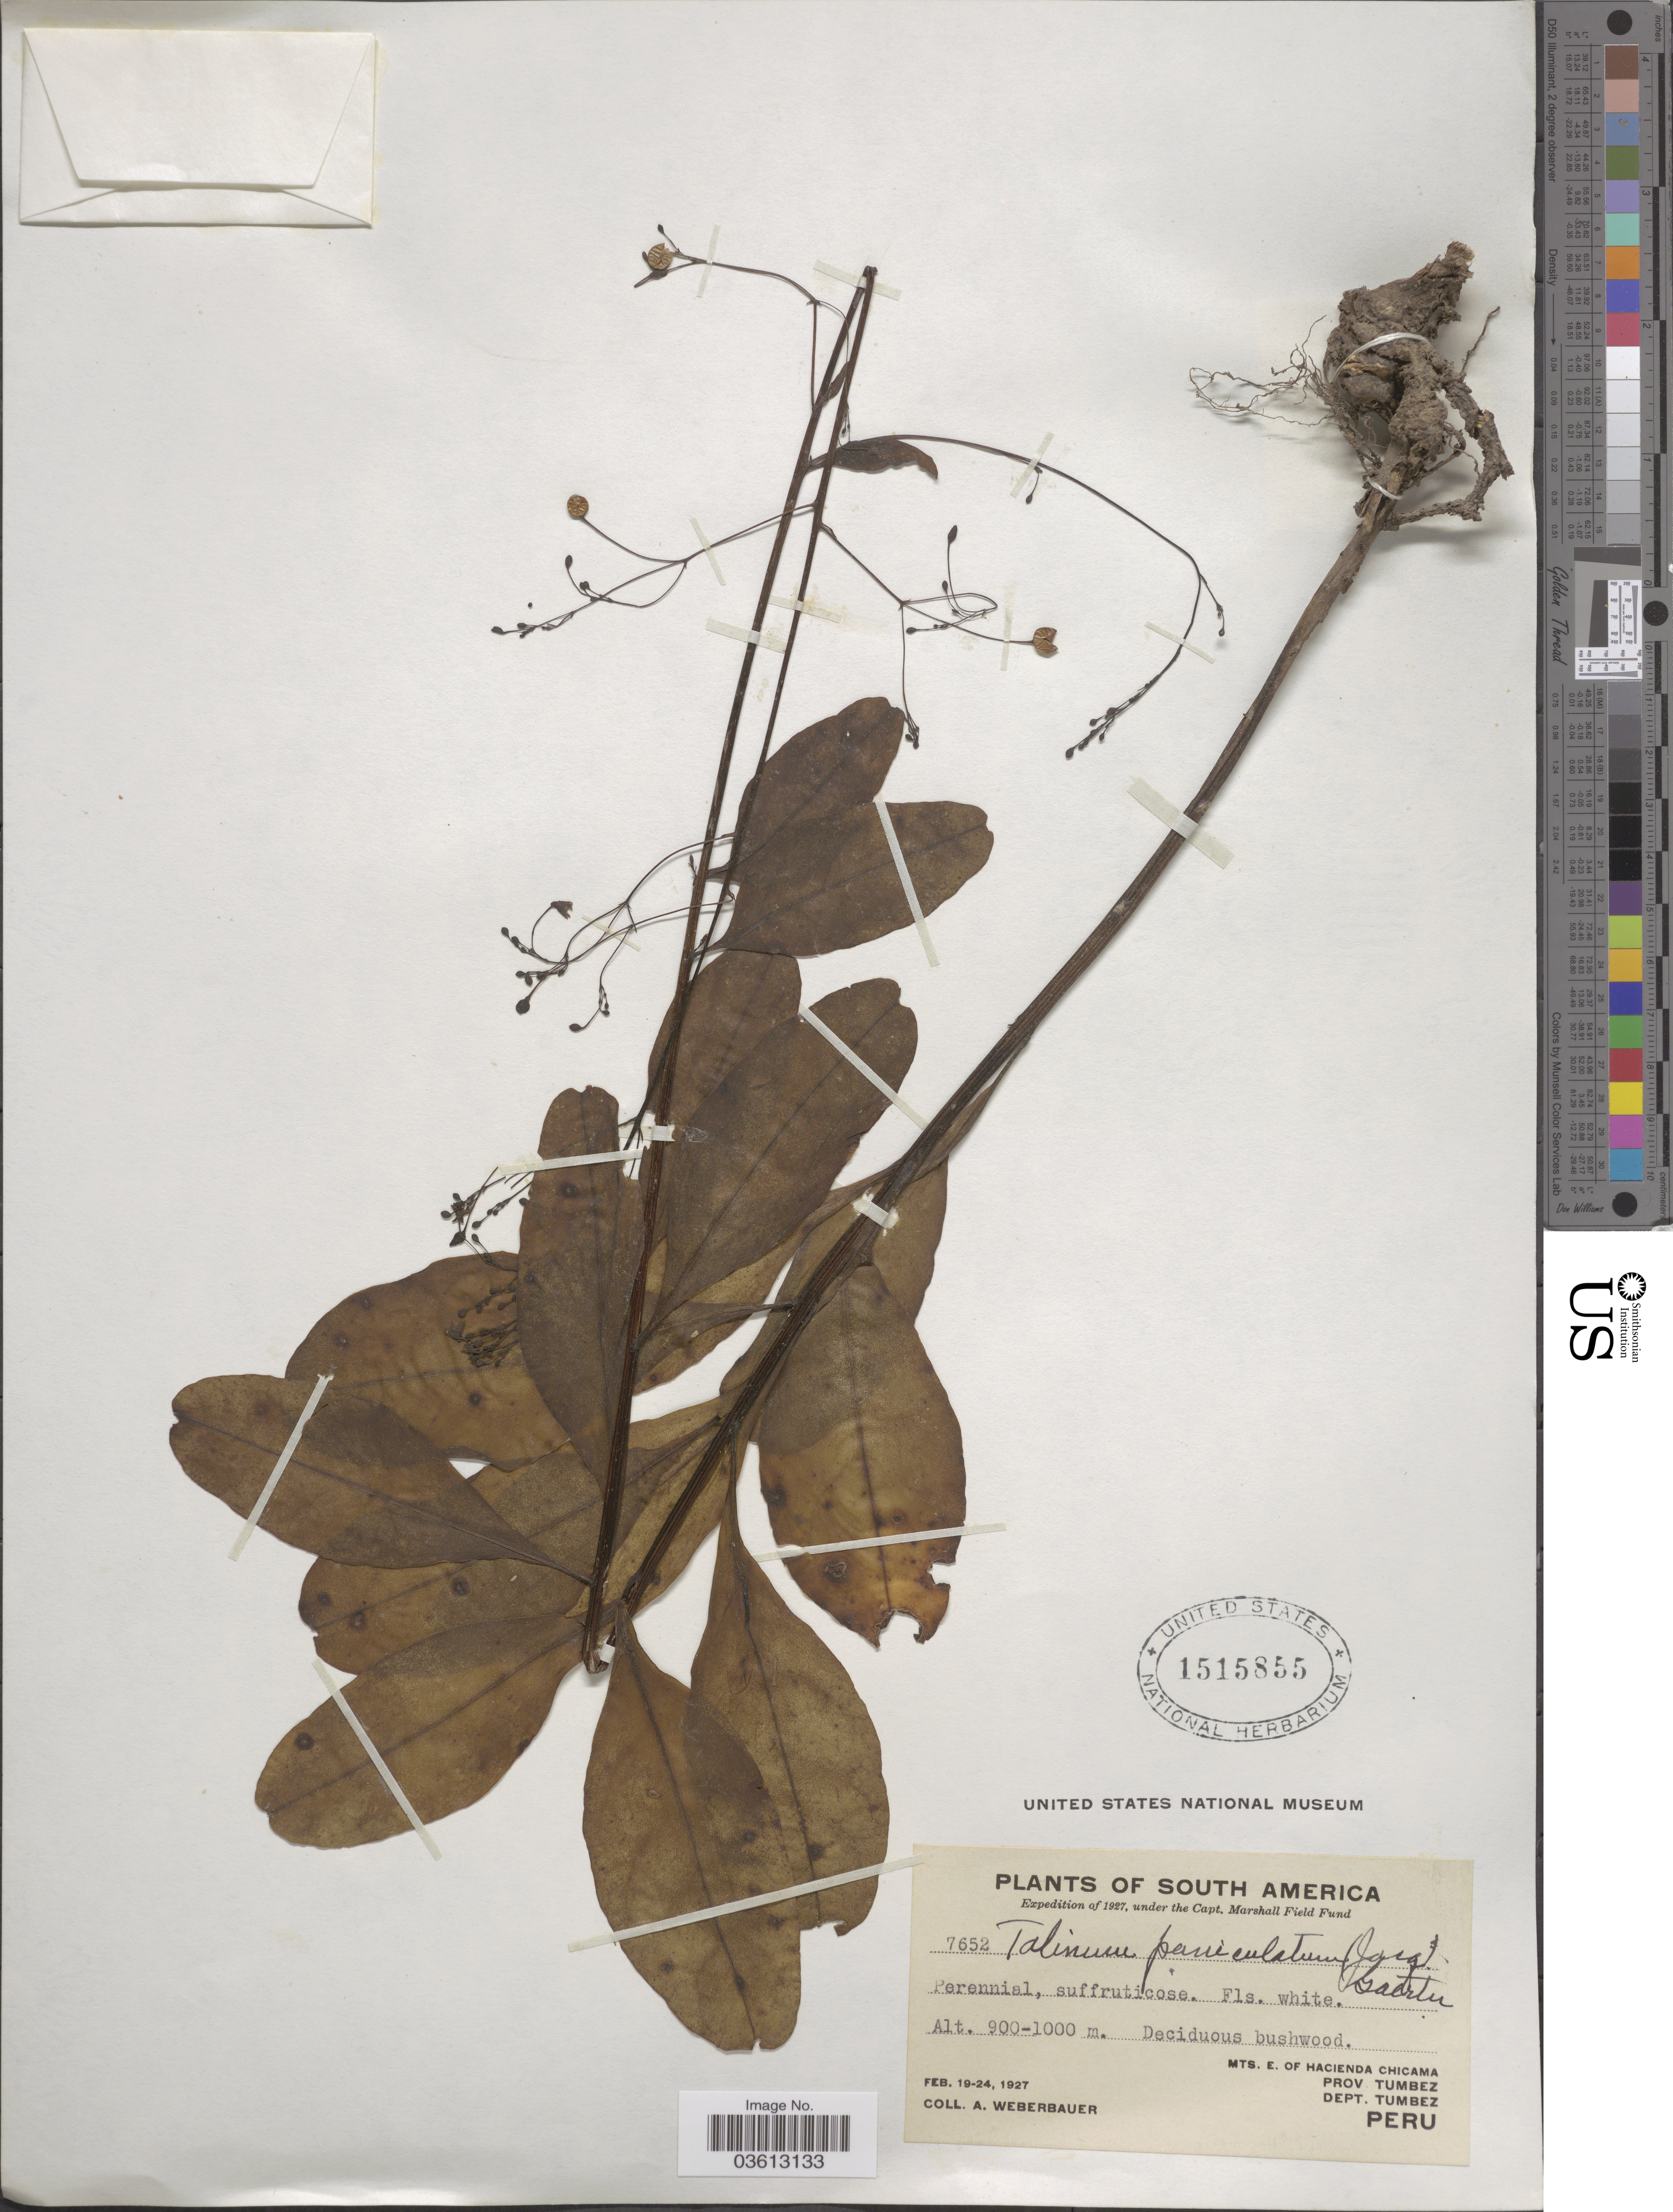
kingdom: Plantae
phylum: Tracheophyta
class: Magnoliopsida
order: Caryophyllales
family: Talinaceae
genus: Talinum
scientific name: Talinum paniculatum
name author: (Jacq.) Gaertn.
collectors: A. Weberbauer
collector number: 7652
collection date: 1927-02-19/1927-02-24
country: Peru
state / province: Tumbes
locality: Mts. E. of Hacienda Chicama, Prov. Tumbez, Dept. Tumbez.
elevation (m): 900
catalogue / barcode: US 1515855